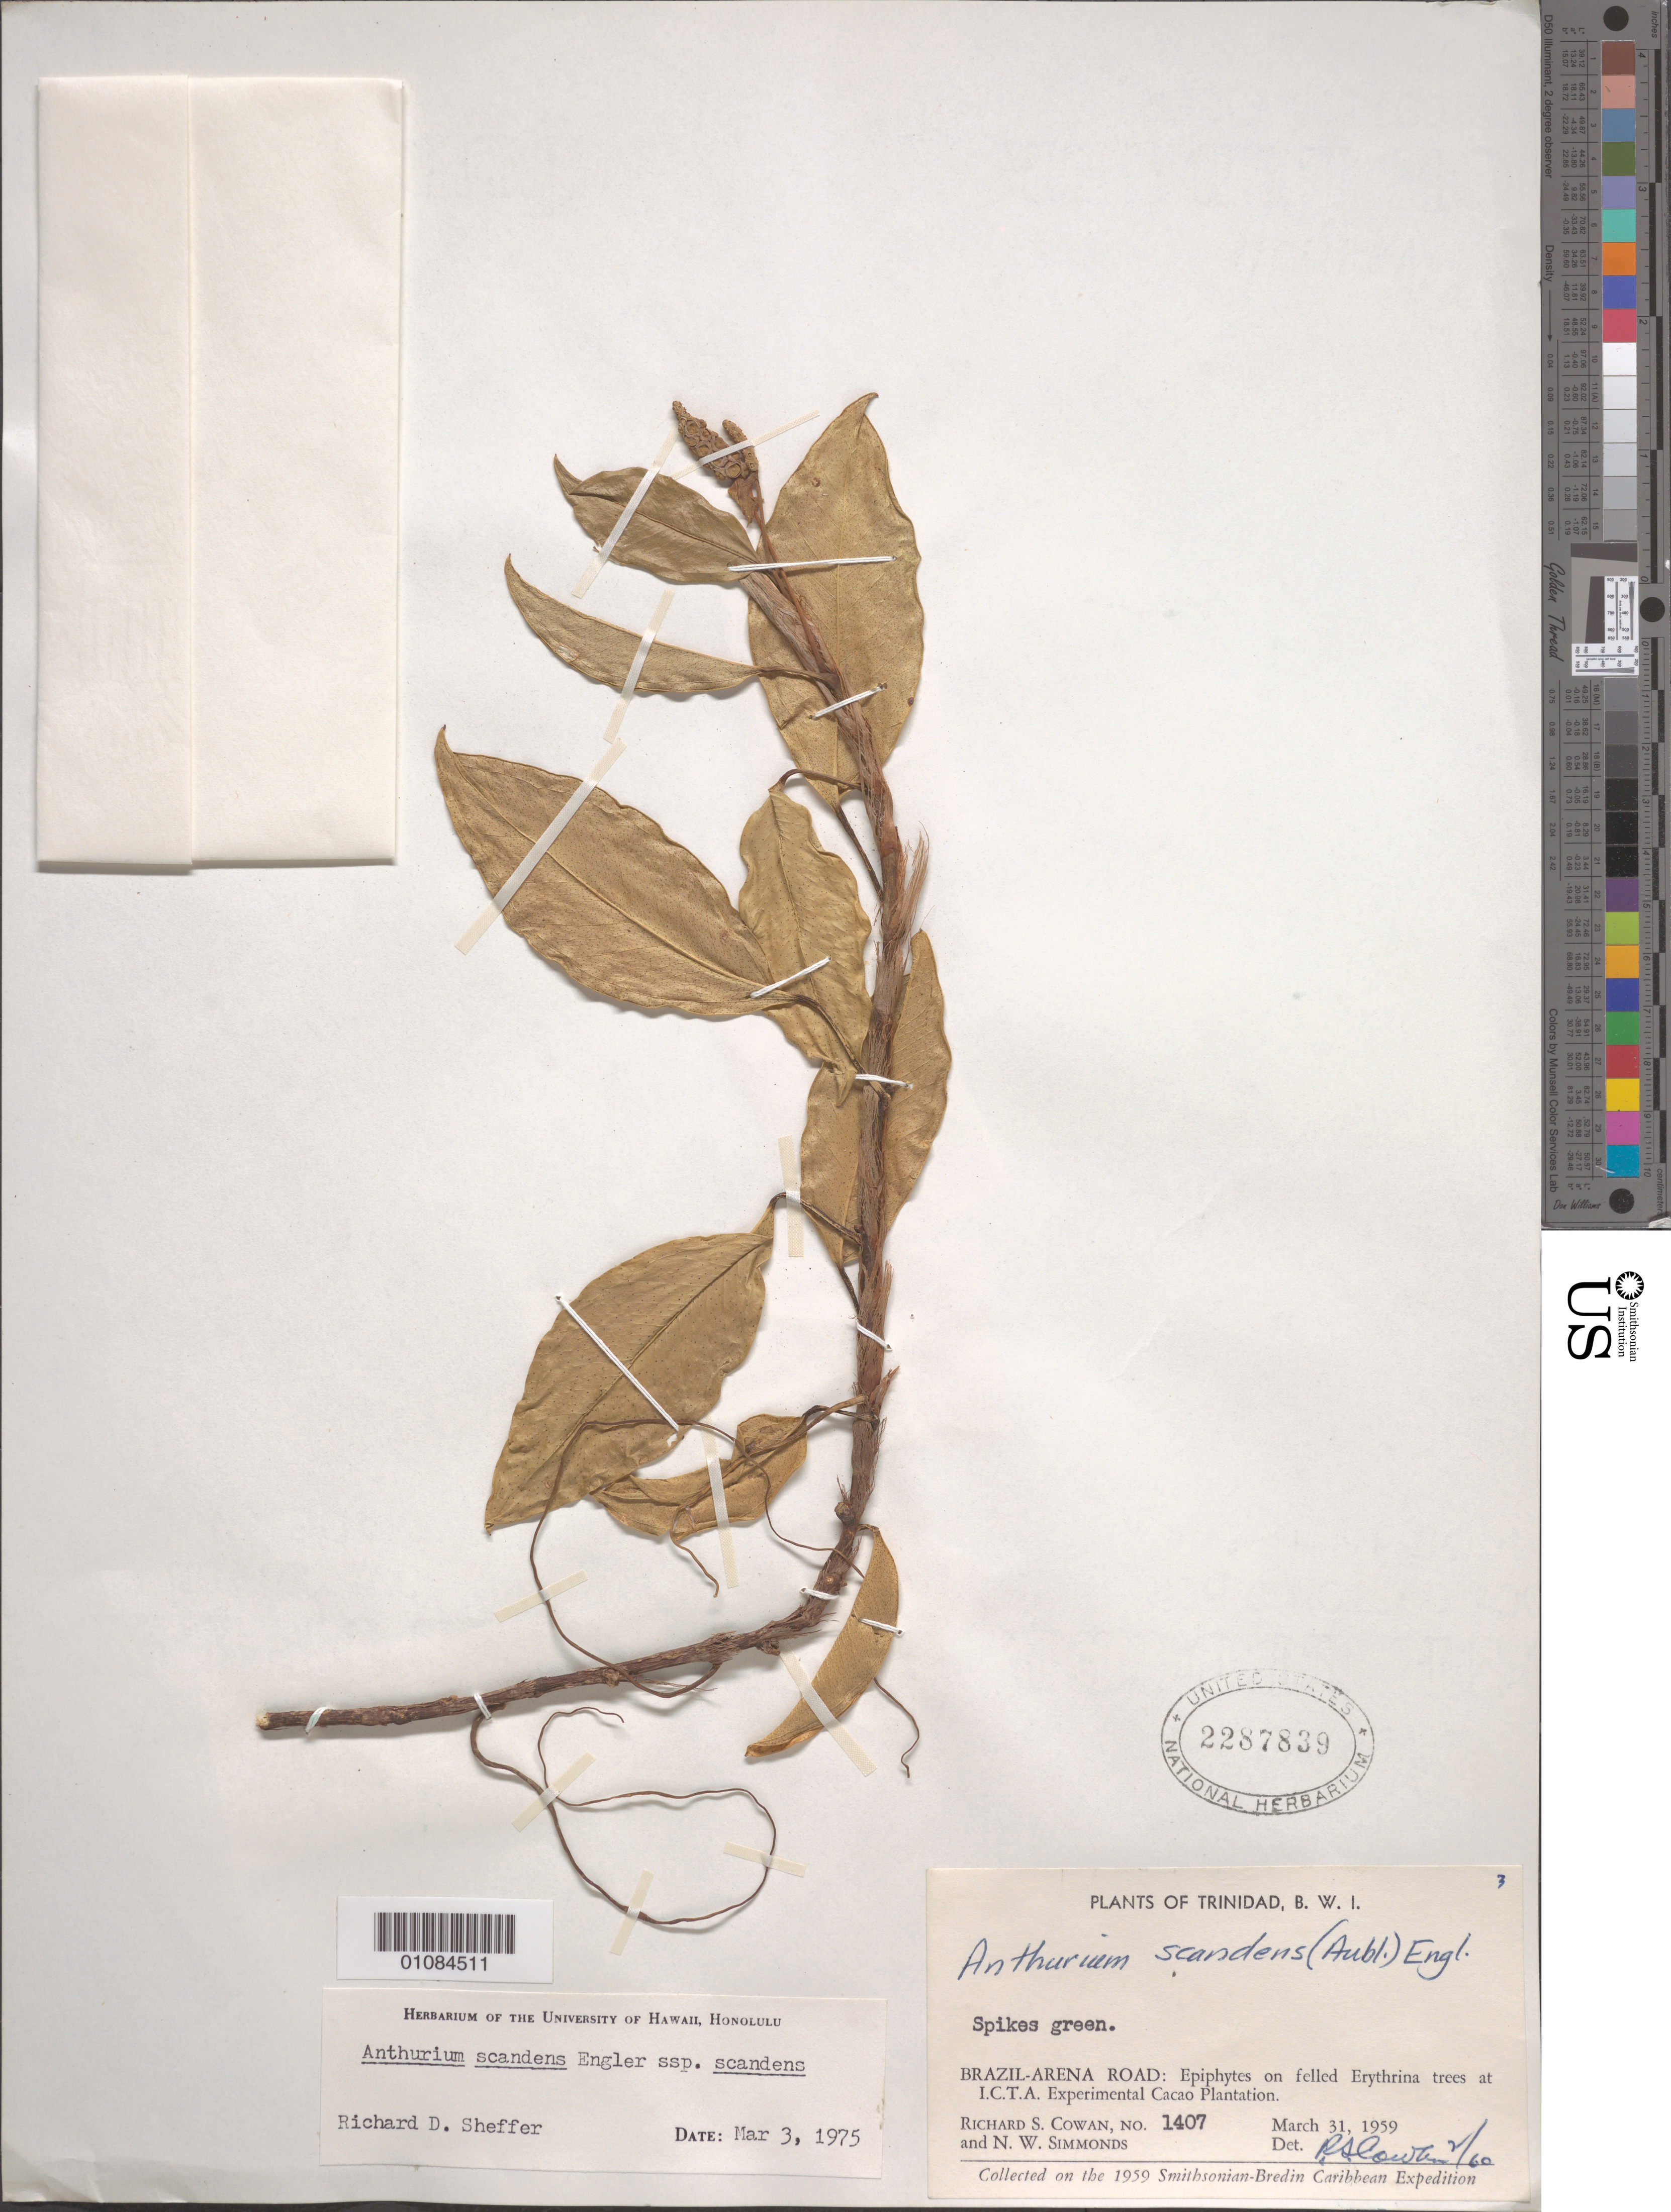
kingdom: Plantae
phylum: Tracheophyta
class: Liliopsida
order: Alismatales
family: Araceae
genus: Anthurium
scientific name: Anthurium scandens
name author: (Aubl.) Engl.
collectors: R. S. Cowan & N. W. Simmonds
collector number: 1407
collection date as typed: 31 Mar 1959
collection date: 1959-03-31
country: Trinidad and Tobago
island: Trinidad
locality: Brazil-Arena Road, at I.C.T.A. Experimental Cacao Plantation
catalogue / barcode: US 2287839